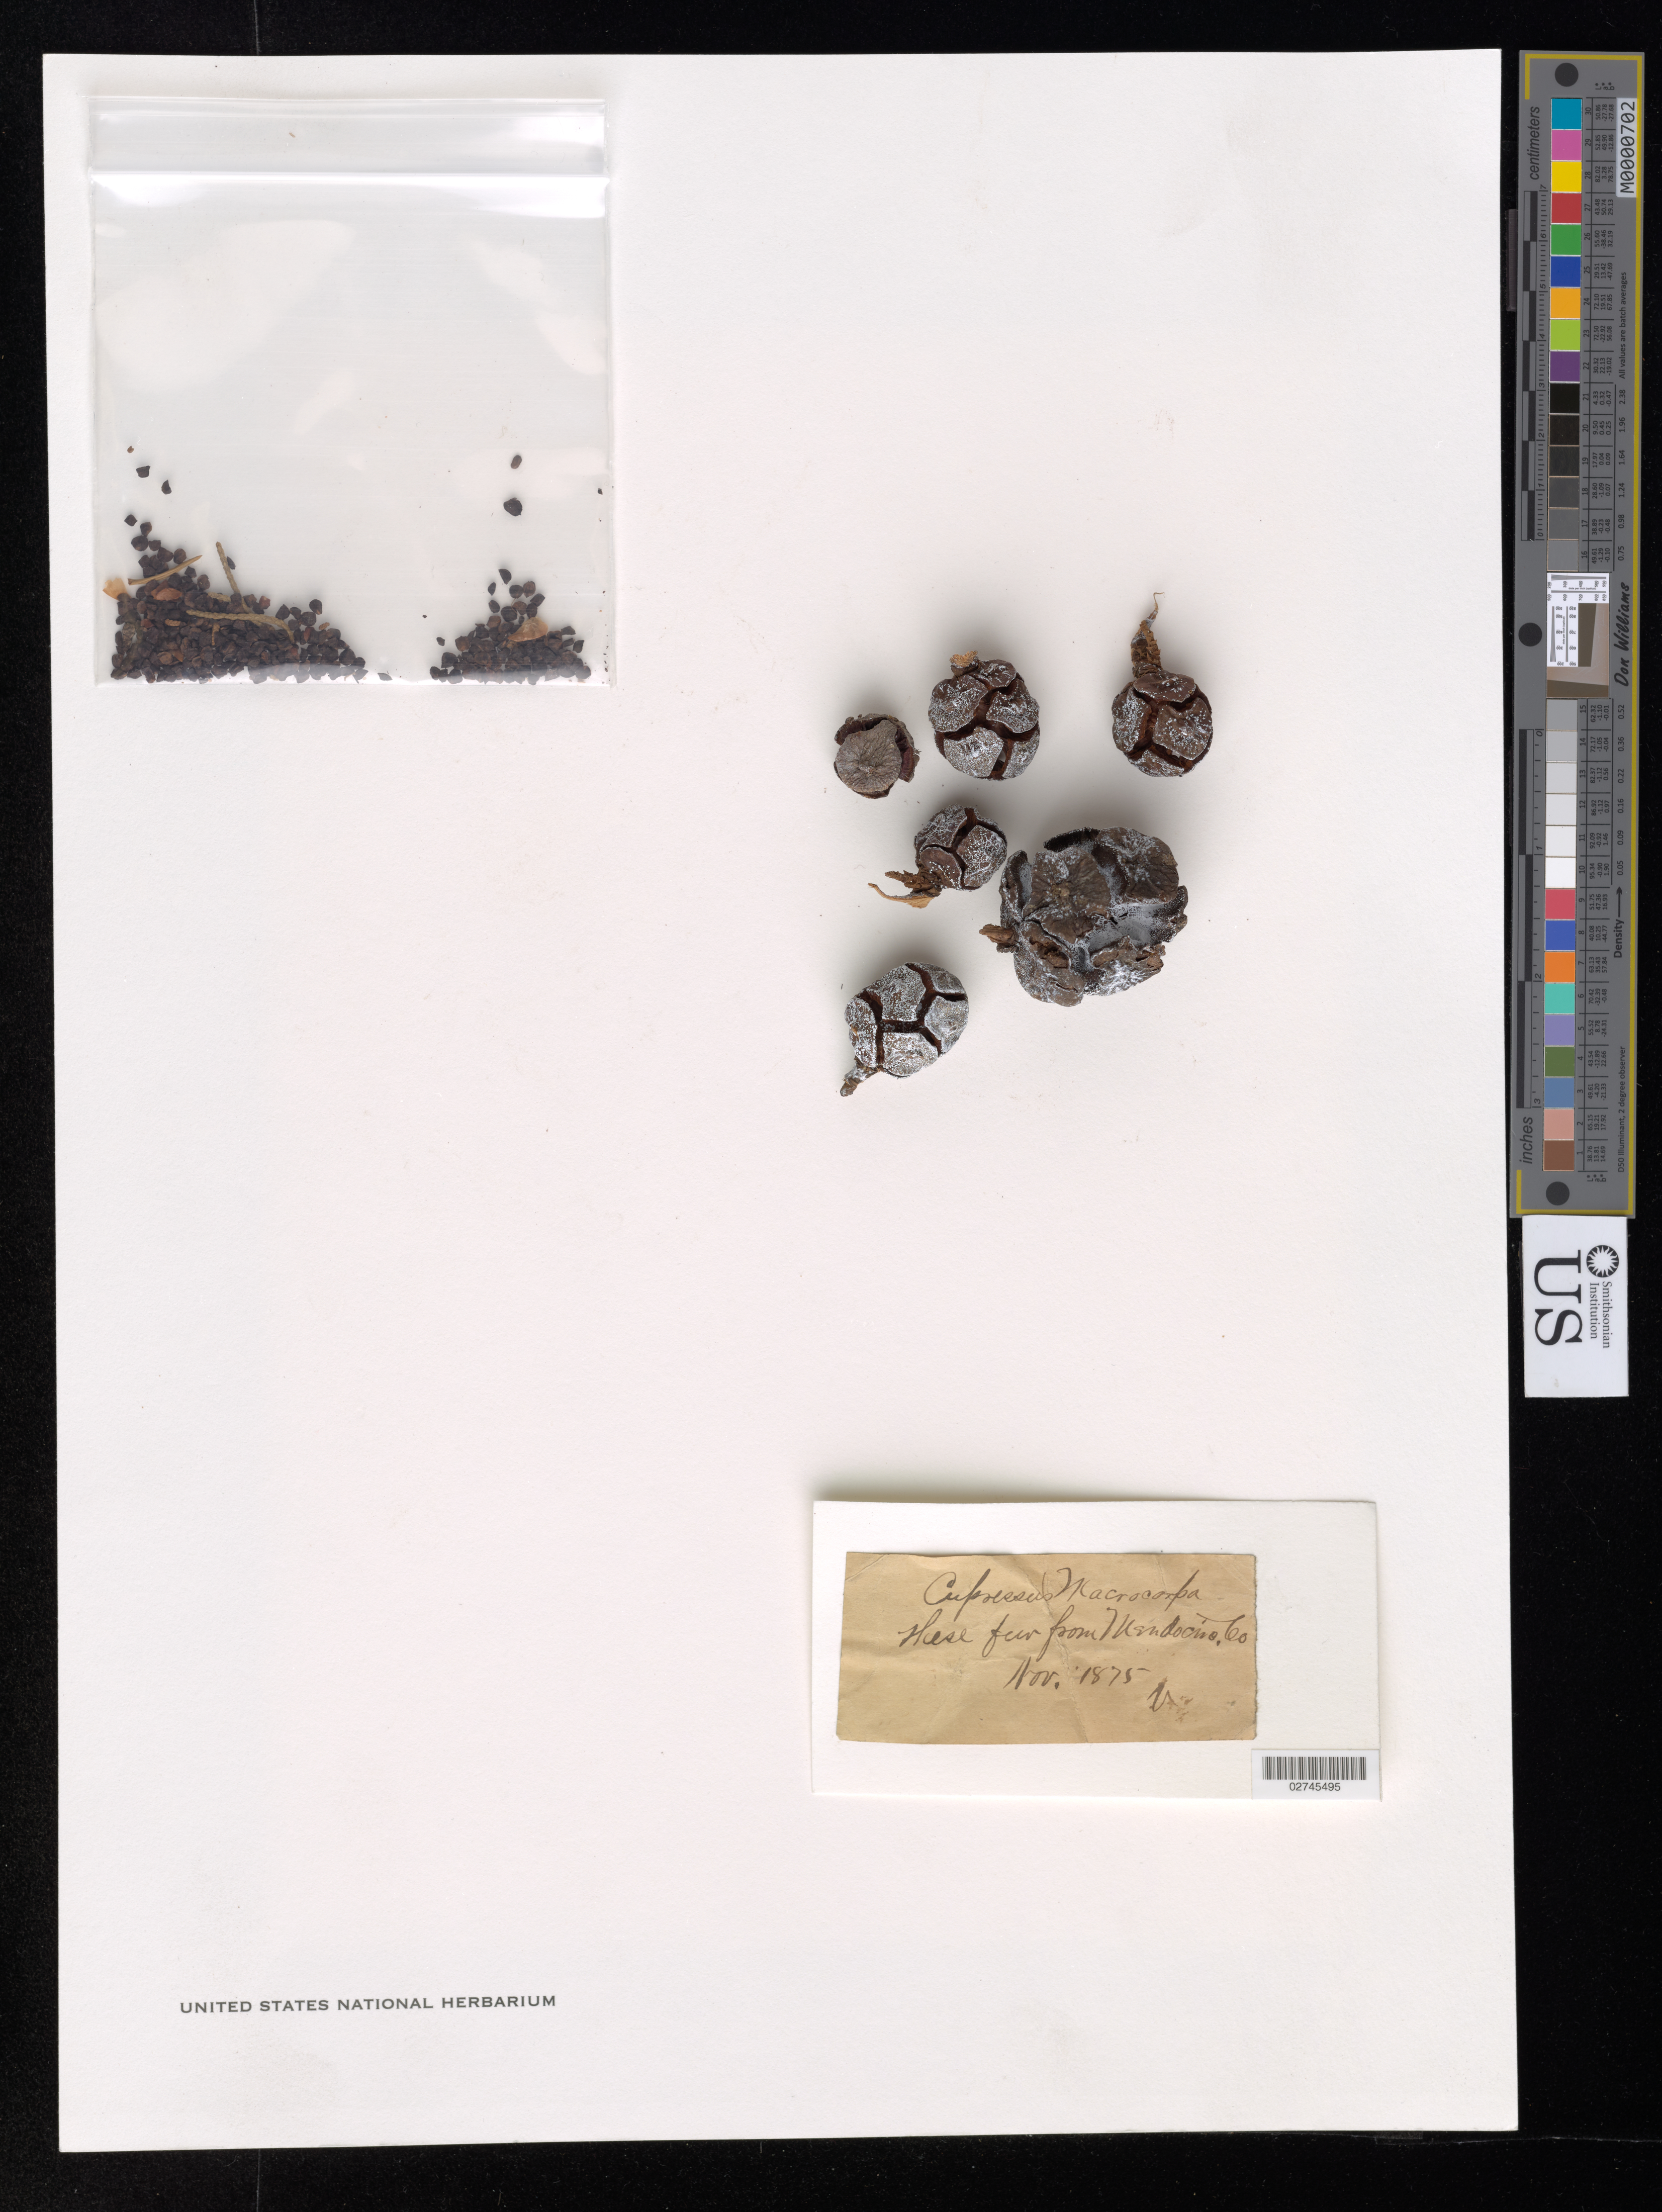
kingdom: Plantae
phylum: Tracheophyta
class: Pinopsida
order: Pinales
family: Cupressaceae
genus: Hesperocyparis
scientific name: Hesperocyparis macrocarpa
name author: (Hartw. ex Gordon) Bartel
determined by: (US) Smithsonian Institution - National Museum of Natural History - Department of Botany (UNITED STATES)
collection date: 1875-11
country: United States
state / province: California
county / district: Mendocino